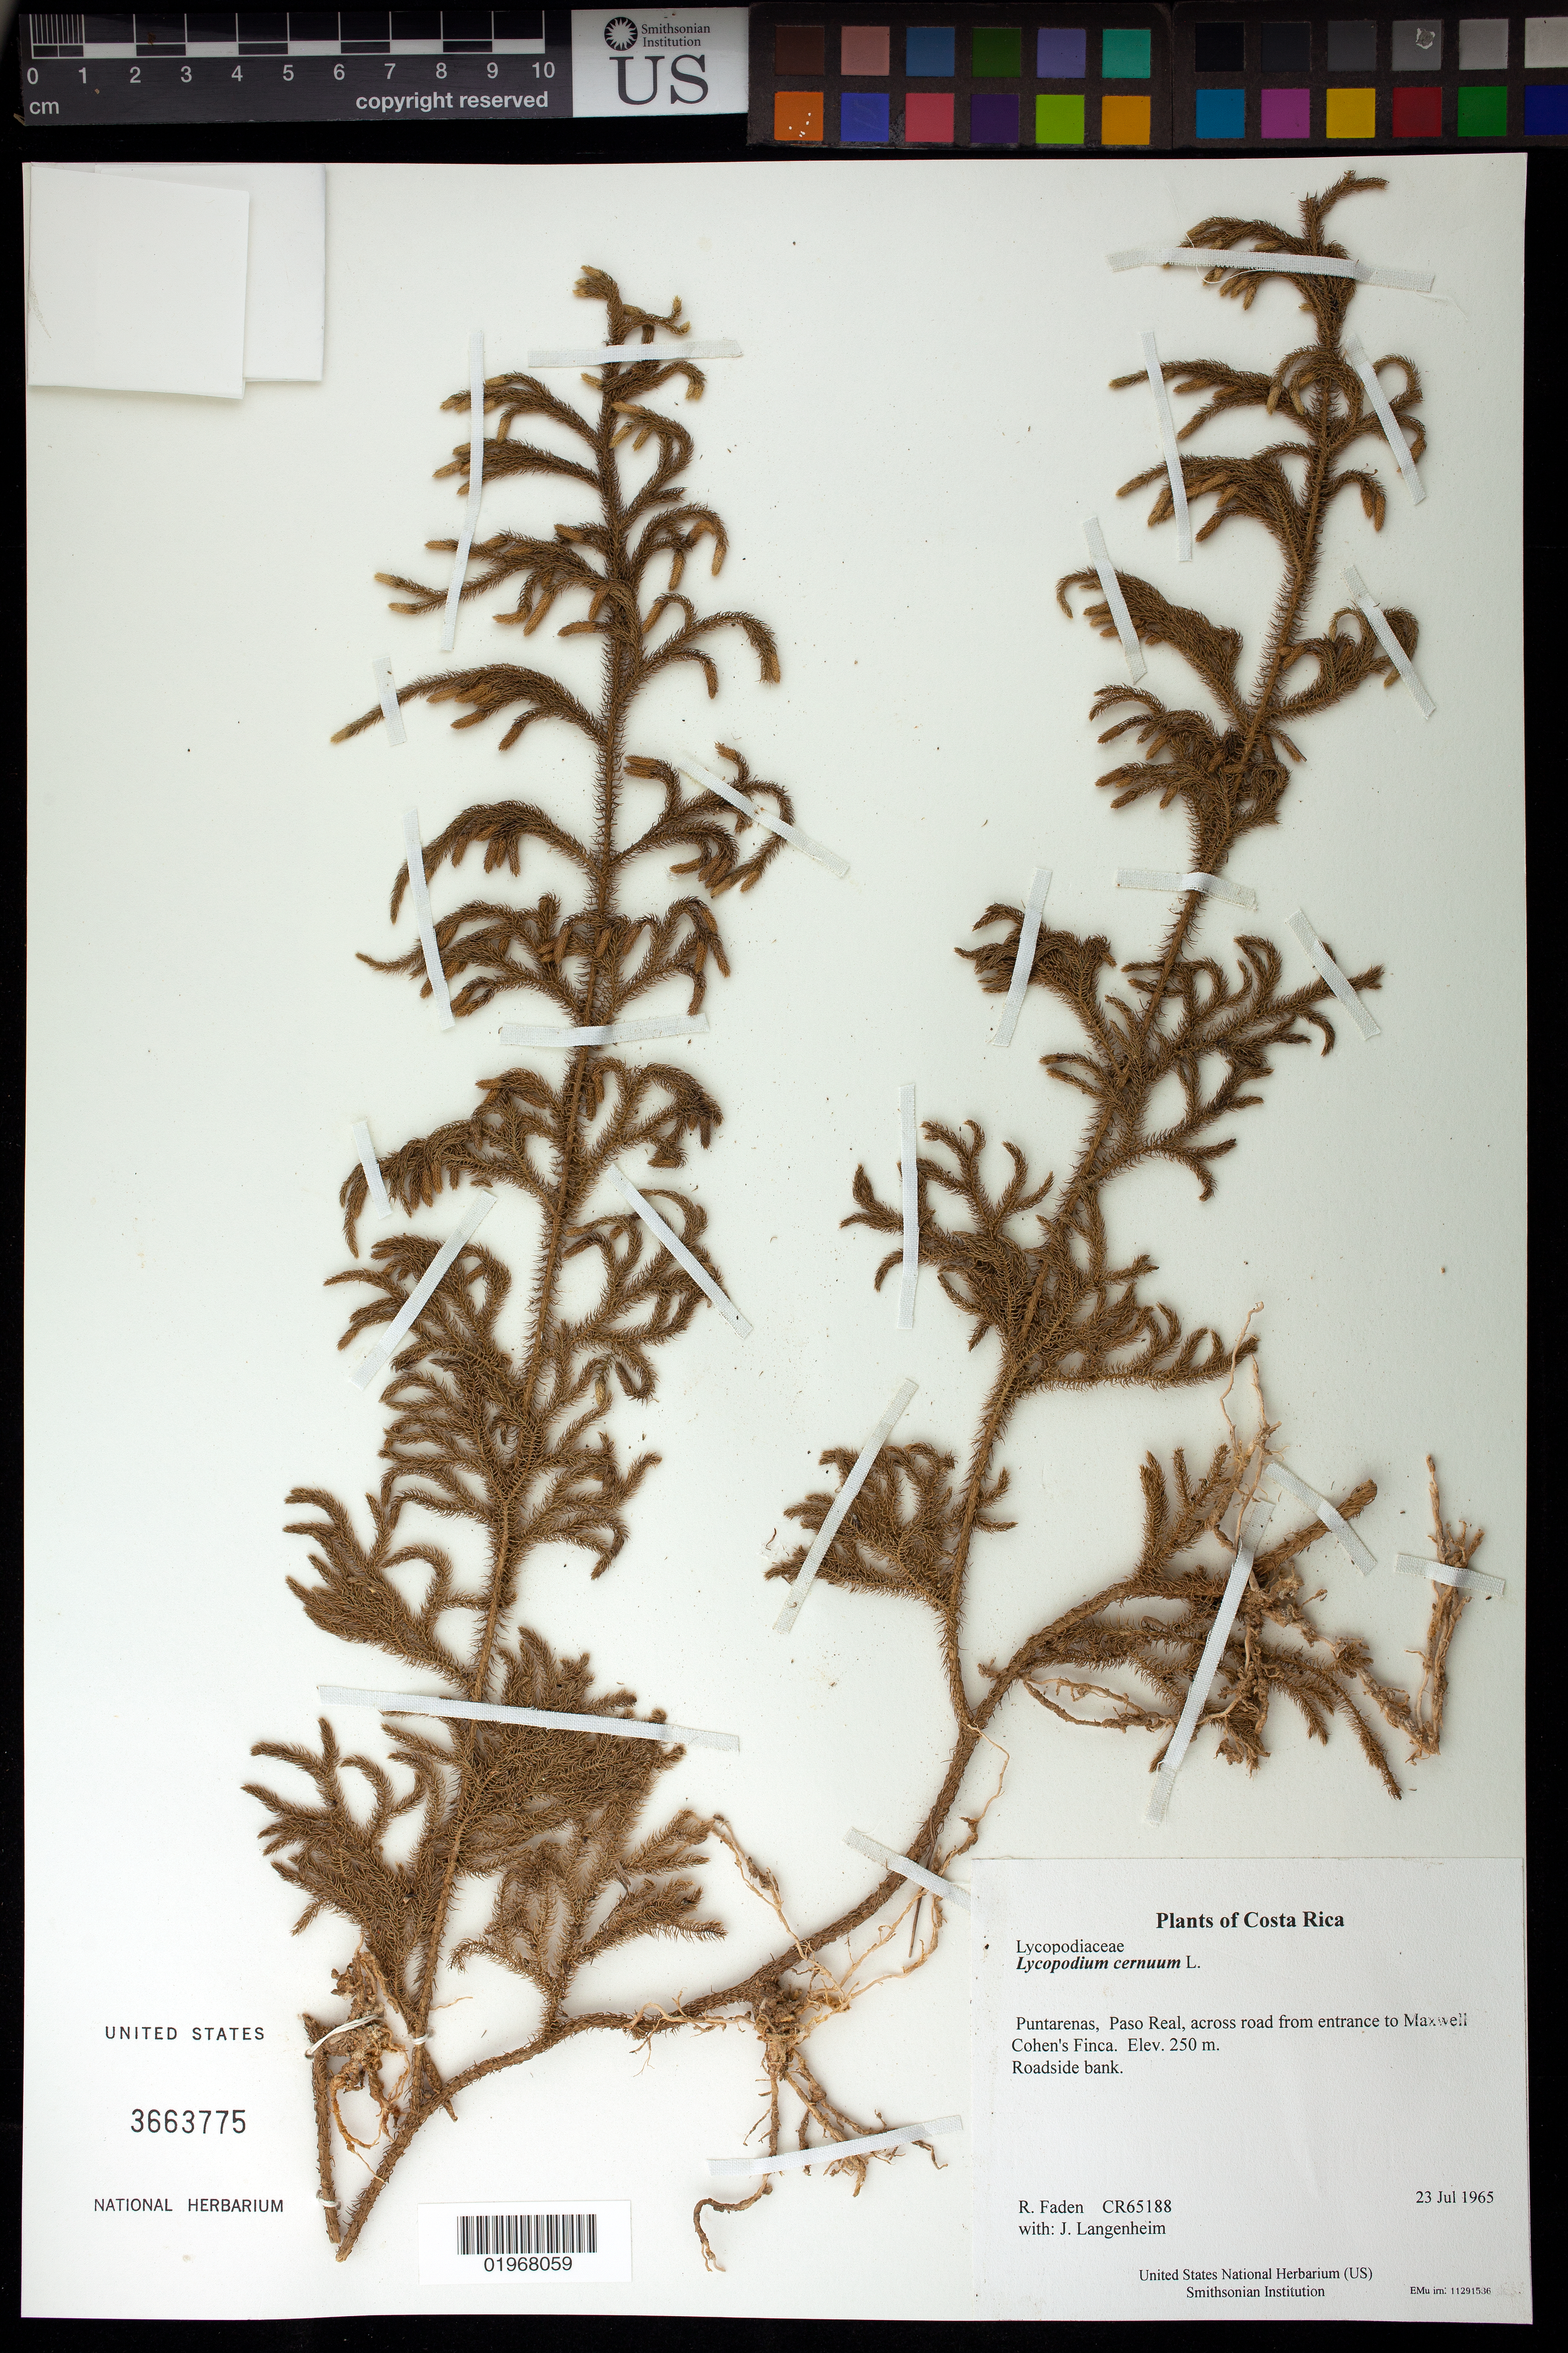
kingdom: Plantae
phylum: Tracheophyta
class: Lycopodiopsida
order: Lycopodiales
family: Lycopodiaceae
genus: Palhinhaea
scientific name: Palhinhaea cernua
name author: (L.) Vasc. & Franco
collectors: R. B. Faden & J. Langenheim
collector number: CR65188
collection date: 1965-07-23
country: Costa Rica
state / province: Puntarenas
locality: Paso Real, across road from entrance to Maxwell Cohen's Finca.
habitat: Roadside bank.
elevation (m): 250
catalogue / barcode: US 3663775